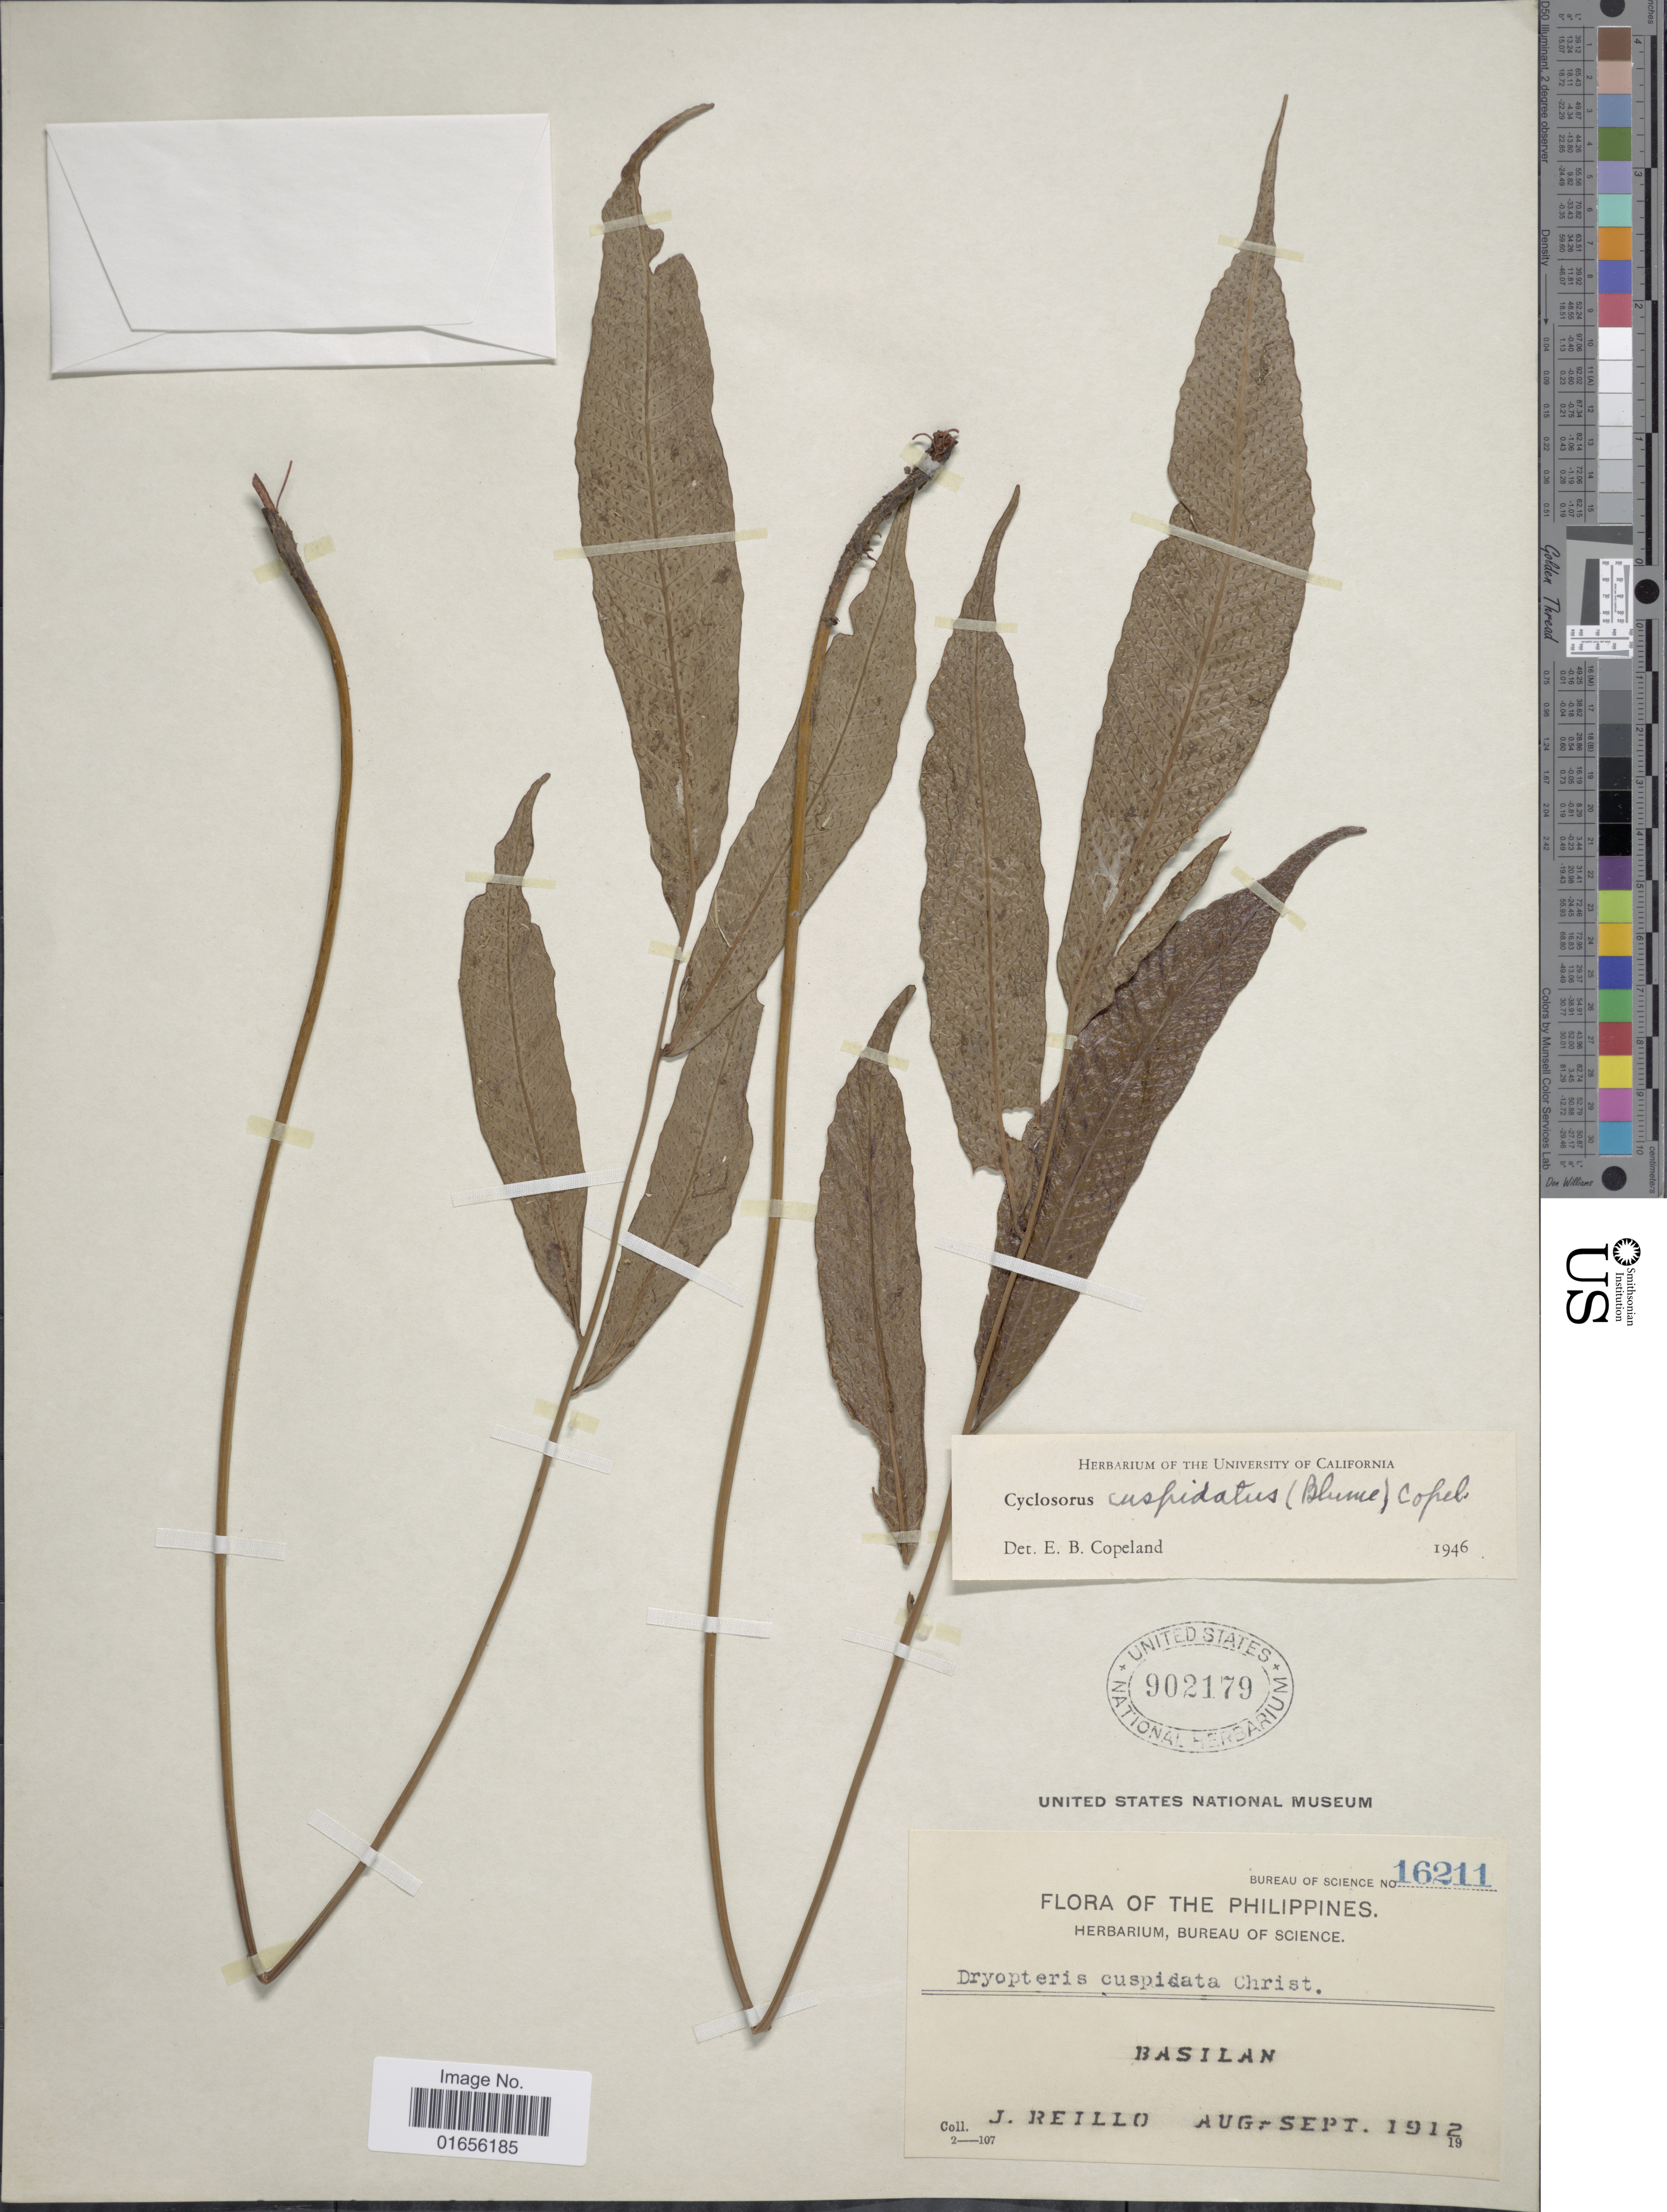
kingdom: Plantae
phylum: Tracheophyta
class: Polypodiopsida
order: Polypodiales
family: Thelypteridaceae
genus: Pronephrium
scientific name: Pronephrium cuspidatum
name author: (Blume) Holttum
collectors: J. Reillo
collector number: Bureau of Science 16211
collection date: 1912-08/1912-09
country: Philippines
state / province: Muslim Mindanao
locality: The Philippines, Basilan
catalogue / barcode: US 902179